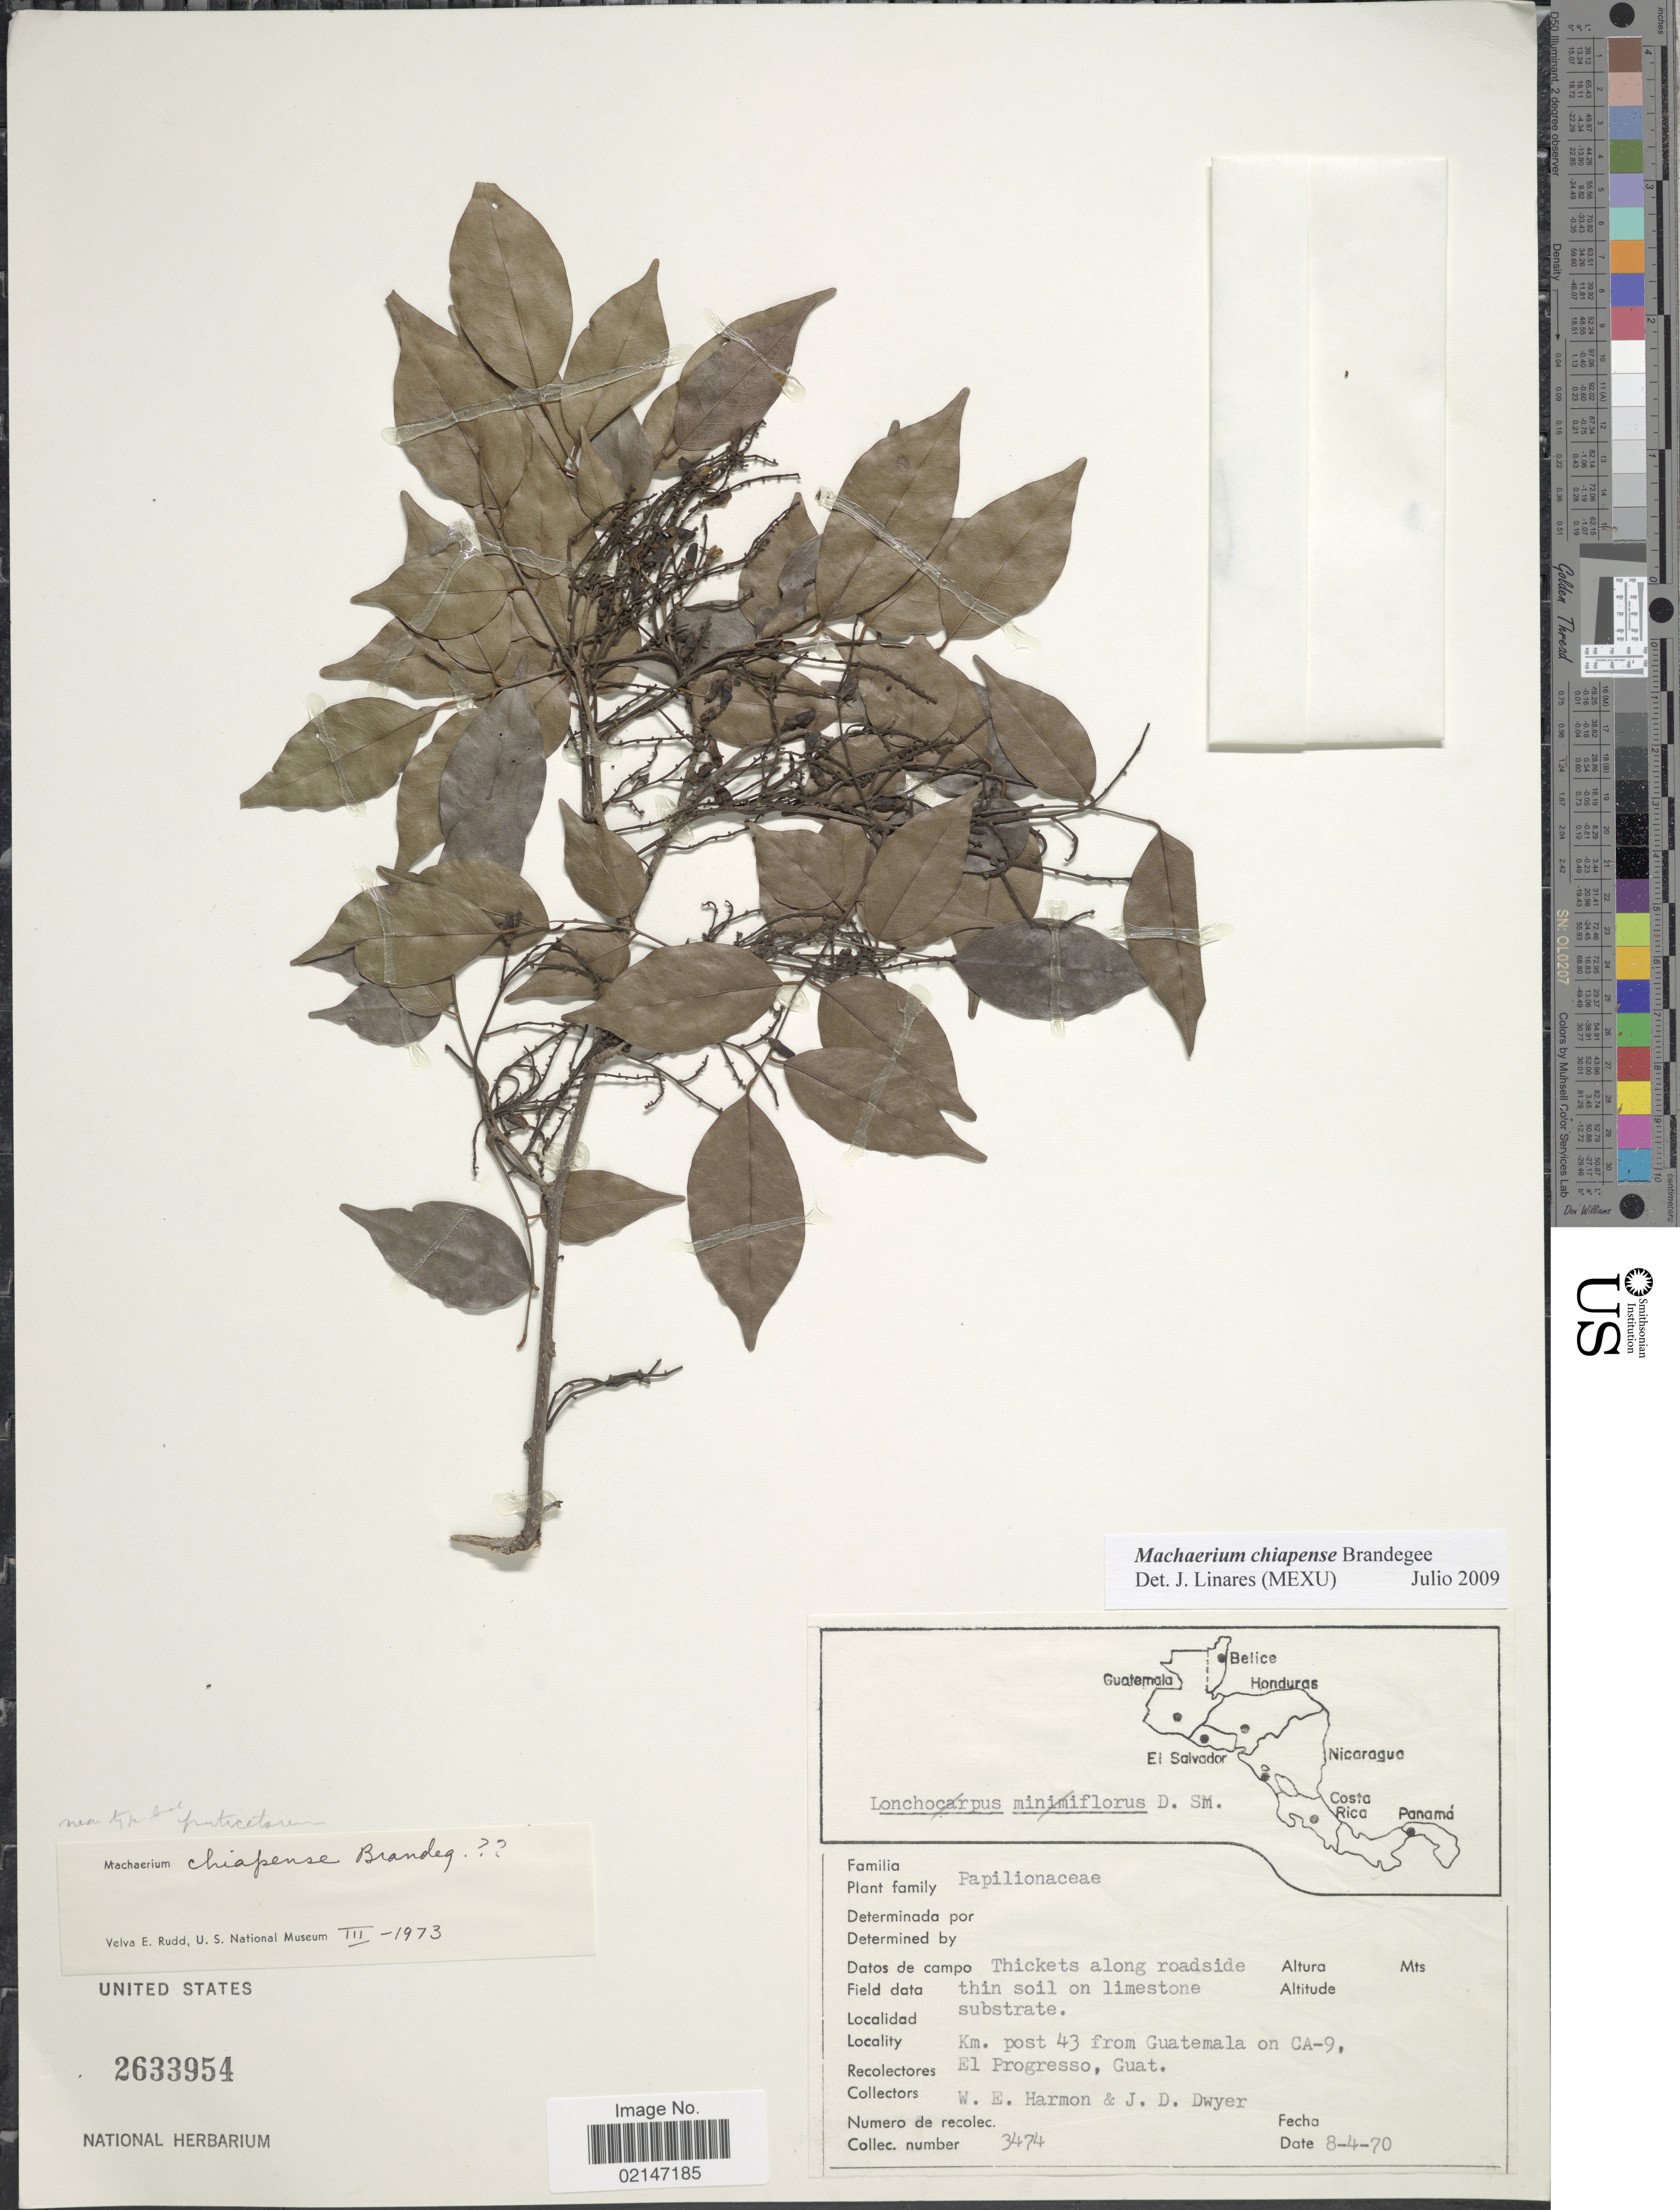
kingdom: Plantae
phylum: Tracheophyta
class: Magnoliopsida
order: Fabales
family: Fabaceae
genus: Machaerium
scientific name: Machaerium chiapense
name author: T.S. Brandg.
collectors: W. E. Harmon & J. D. Dwyer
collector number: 3474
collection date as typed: Transcribed d/m/y: 8/4/70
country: Guatemala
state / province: El Progreso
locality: Thickets along roadside thin soil on limestone substrate, Km post 43 from Guatemala on CA-9, El Progresso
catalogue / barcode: US 2633954